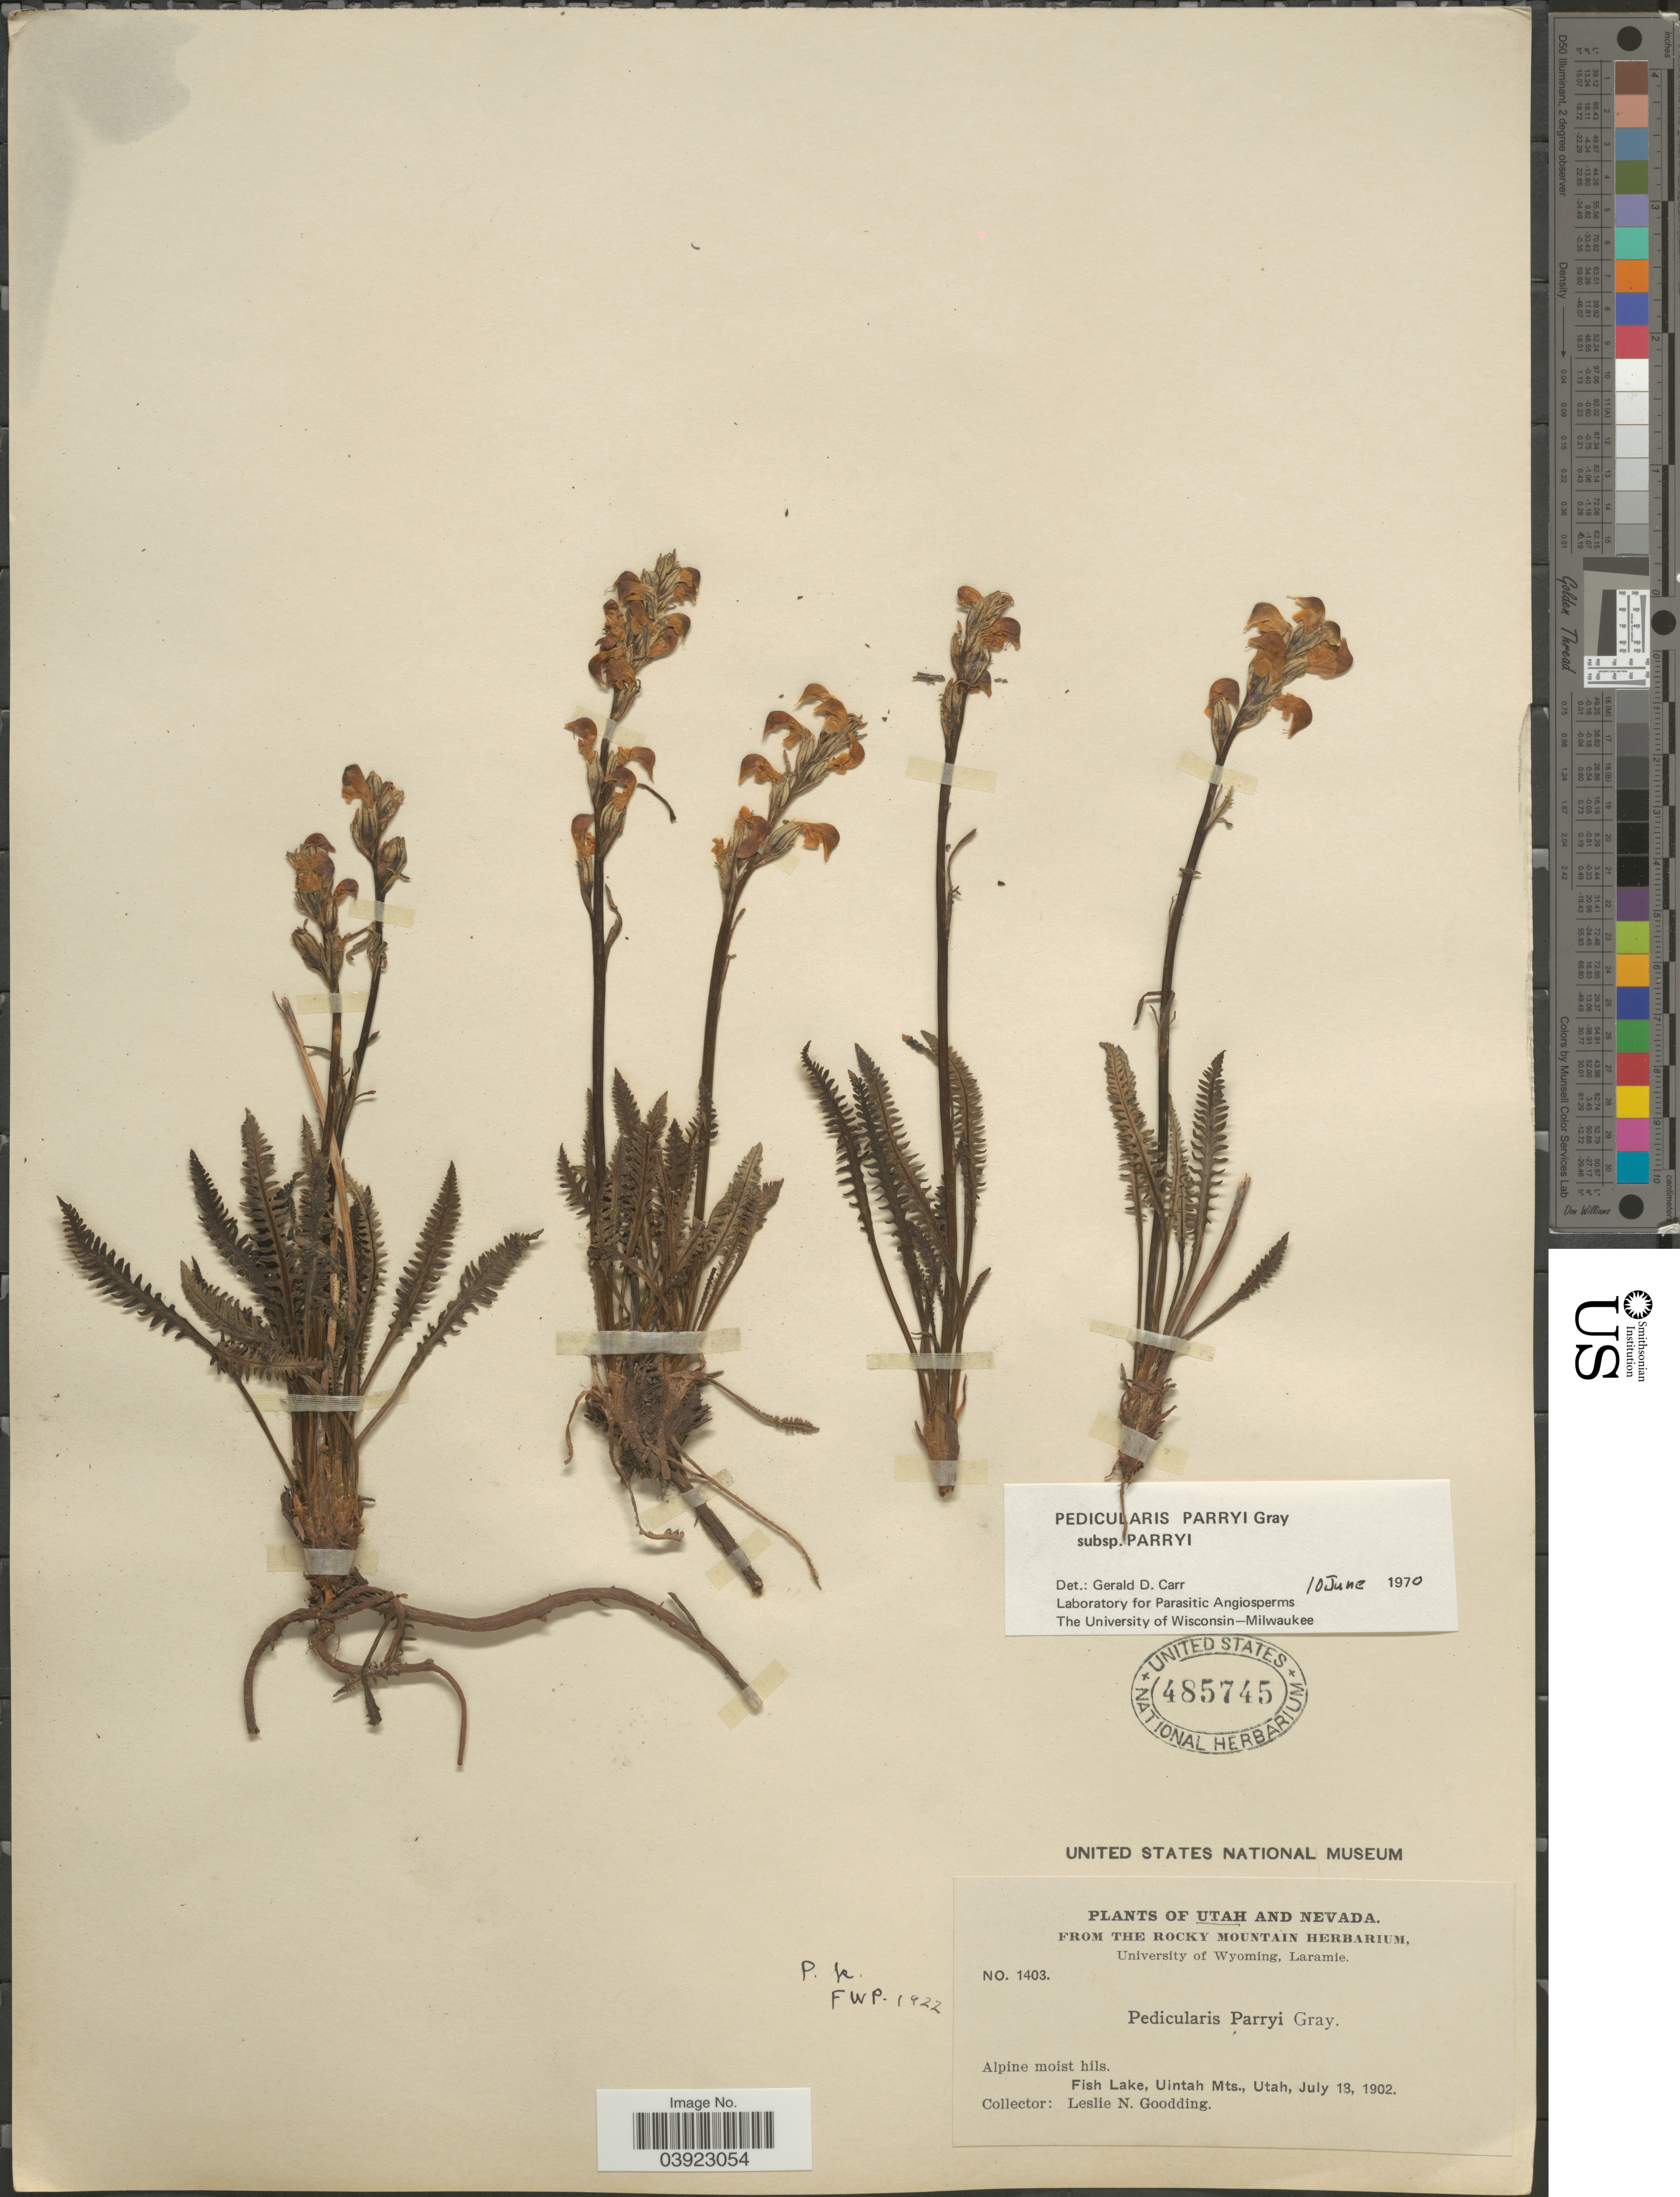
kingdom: Plantae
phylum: Tracheophyta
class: Magnoliopsida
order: Lamiales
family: Orobanchaceae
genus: Pedicularis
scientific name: Pedicularis parryi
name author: A. Gray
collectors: L. N. Goodding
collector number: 1403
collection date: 1902-07-18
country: United States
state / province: Utah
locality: Fish Lake, Uintah Mts.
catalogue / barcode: US 485745